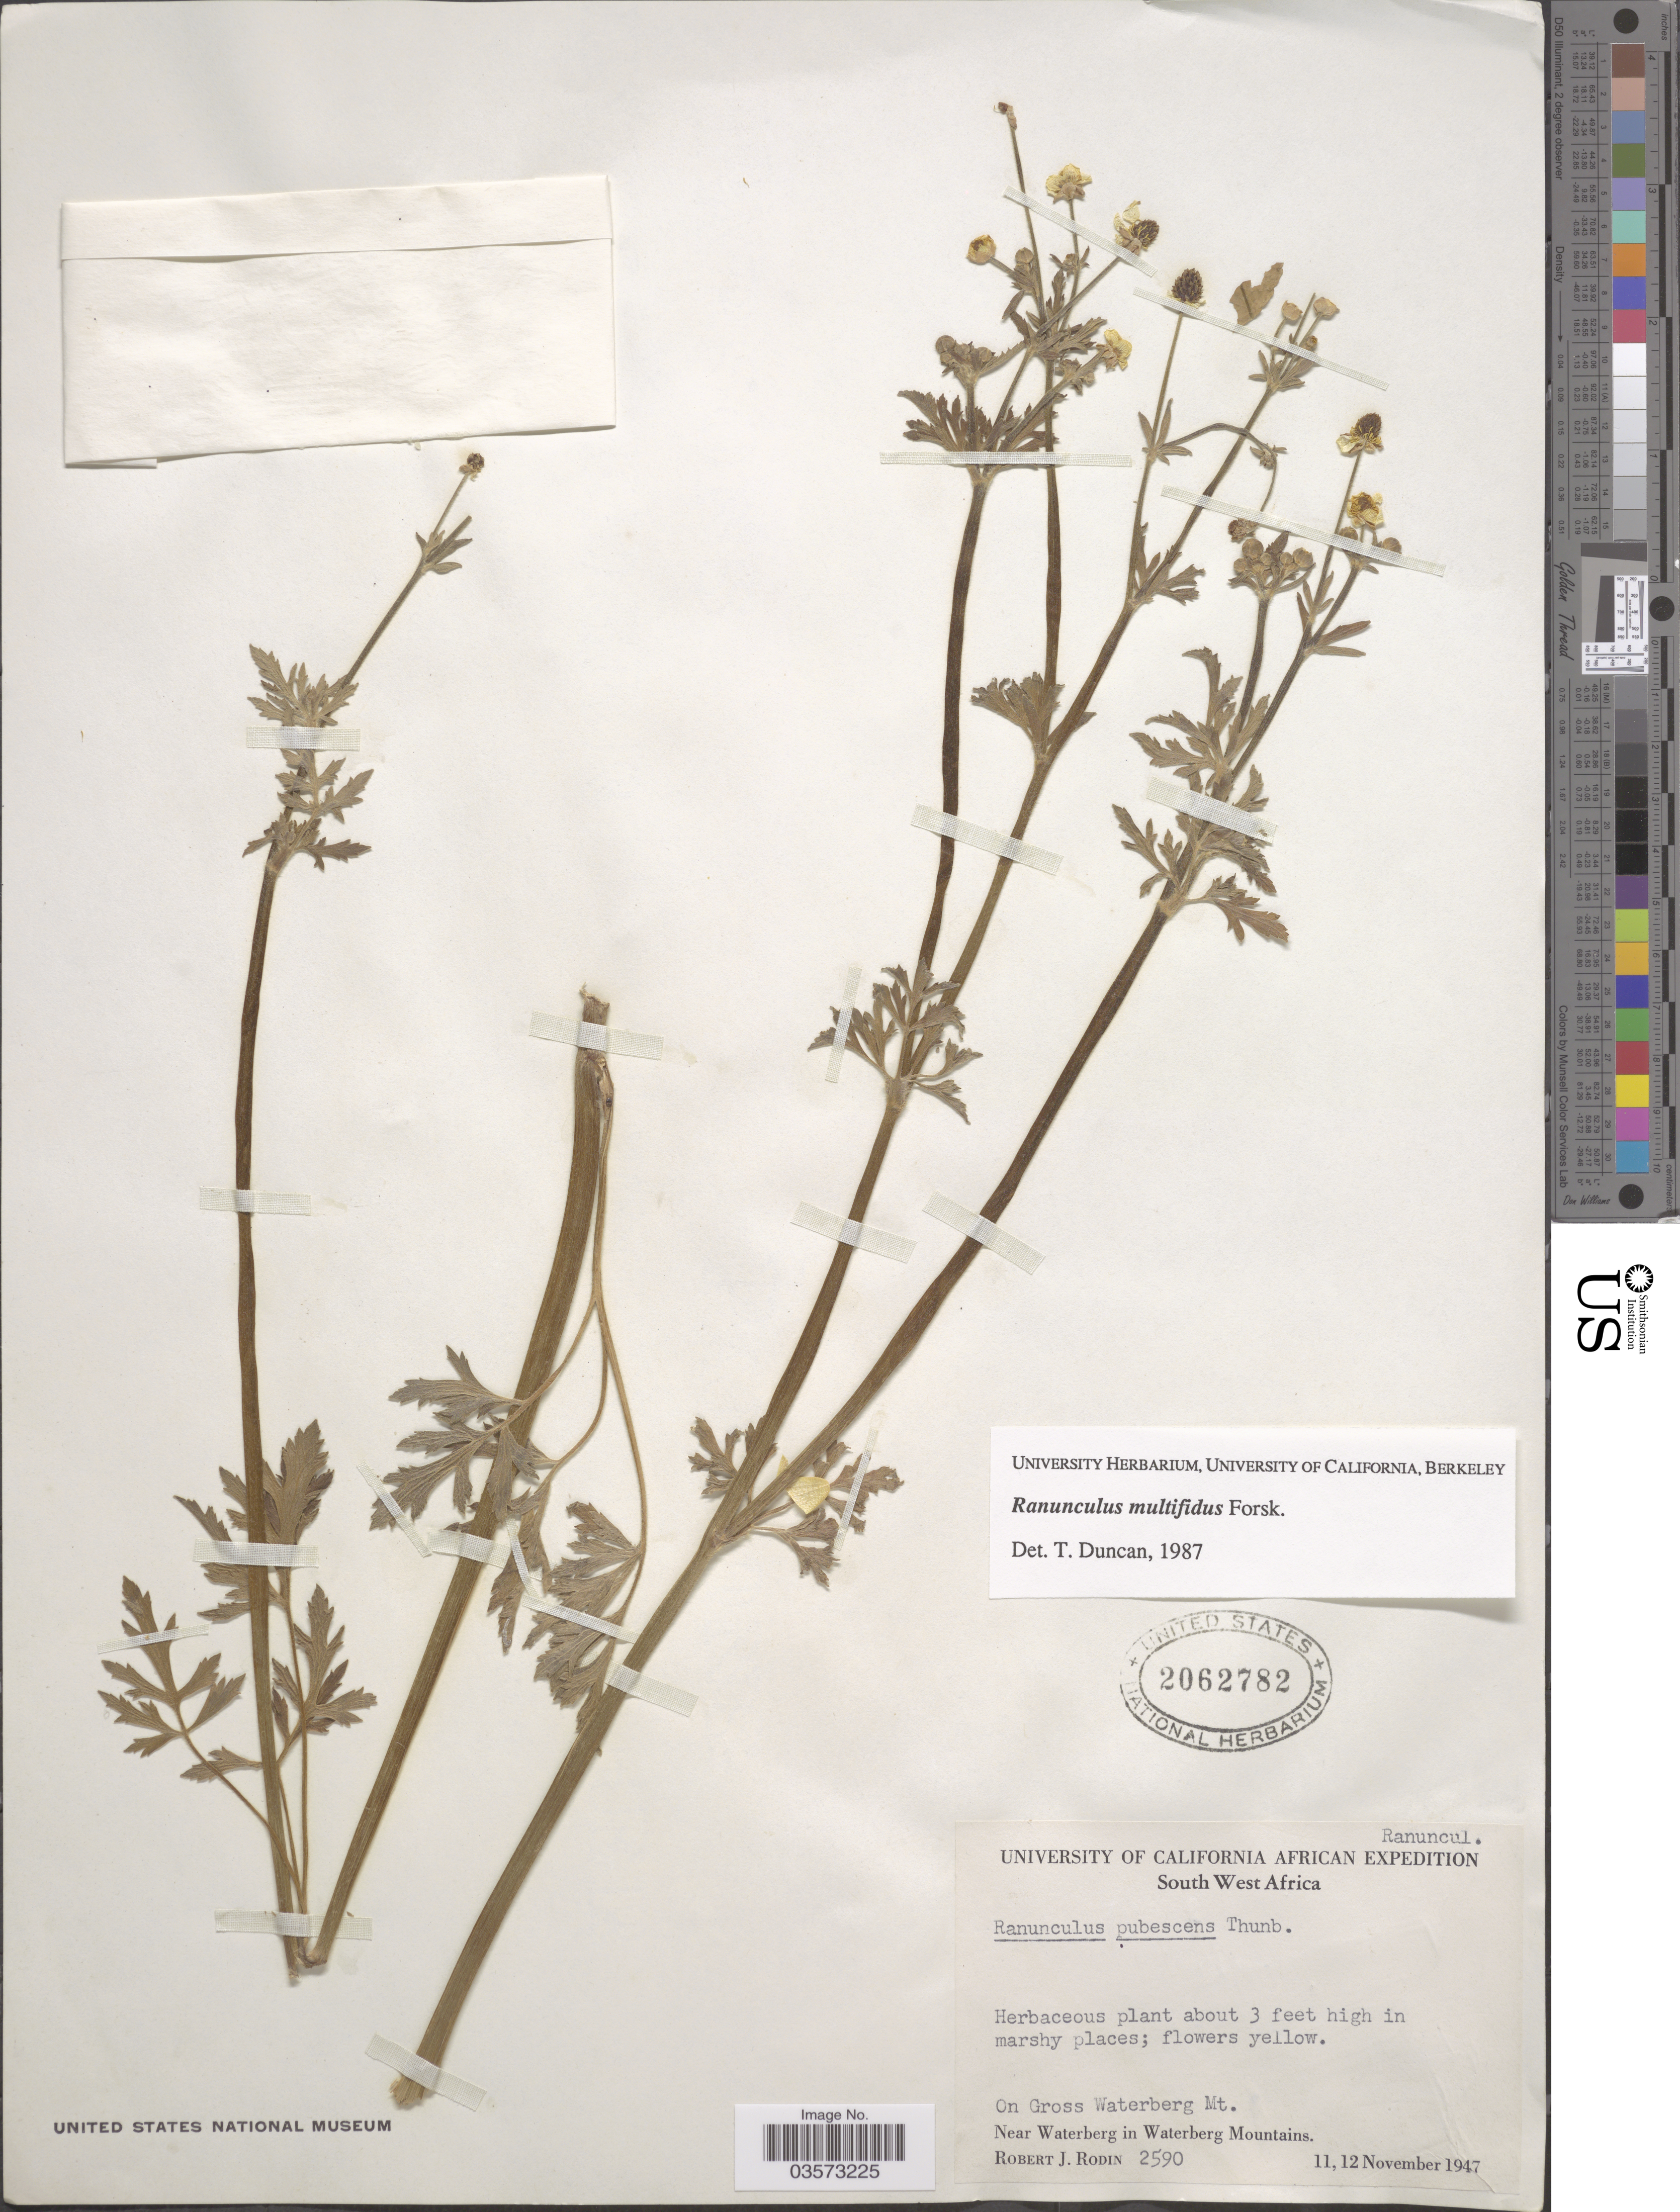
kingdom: Plantae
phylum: Tracheophyta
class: Magnoliopsida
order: Ranunculales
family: Ranunculaceae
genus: Ranunculus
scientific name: Ranunculus multifidus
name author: Forssk.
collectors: R. J. Rodin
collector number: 2590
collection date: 1947-11-11/1947-11-12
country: Namibia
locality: South West Africa. On Gross Waterberg Mt. Near Waterberg in Waterberg Mountains.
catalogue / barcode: US 2062782